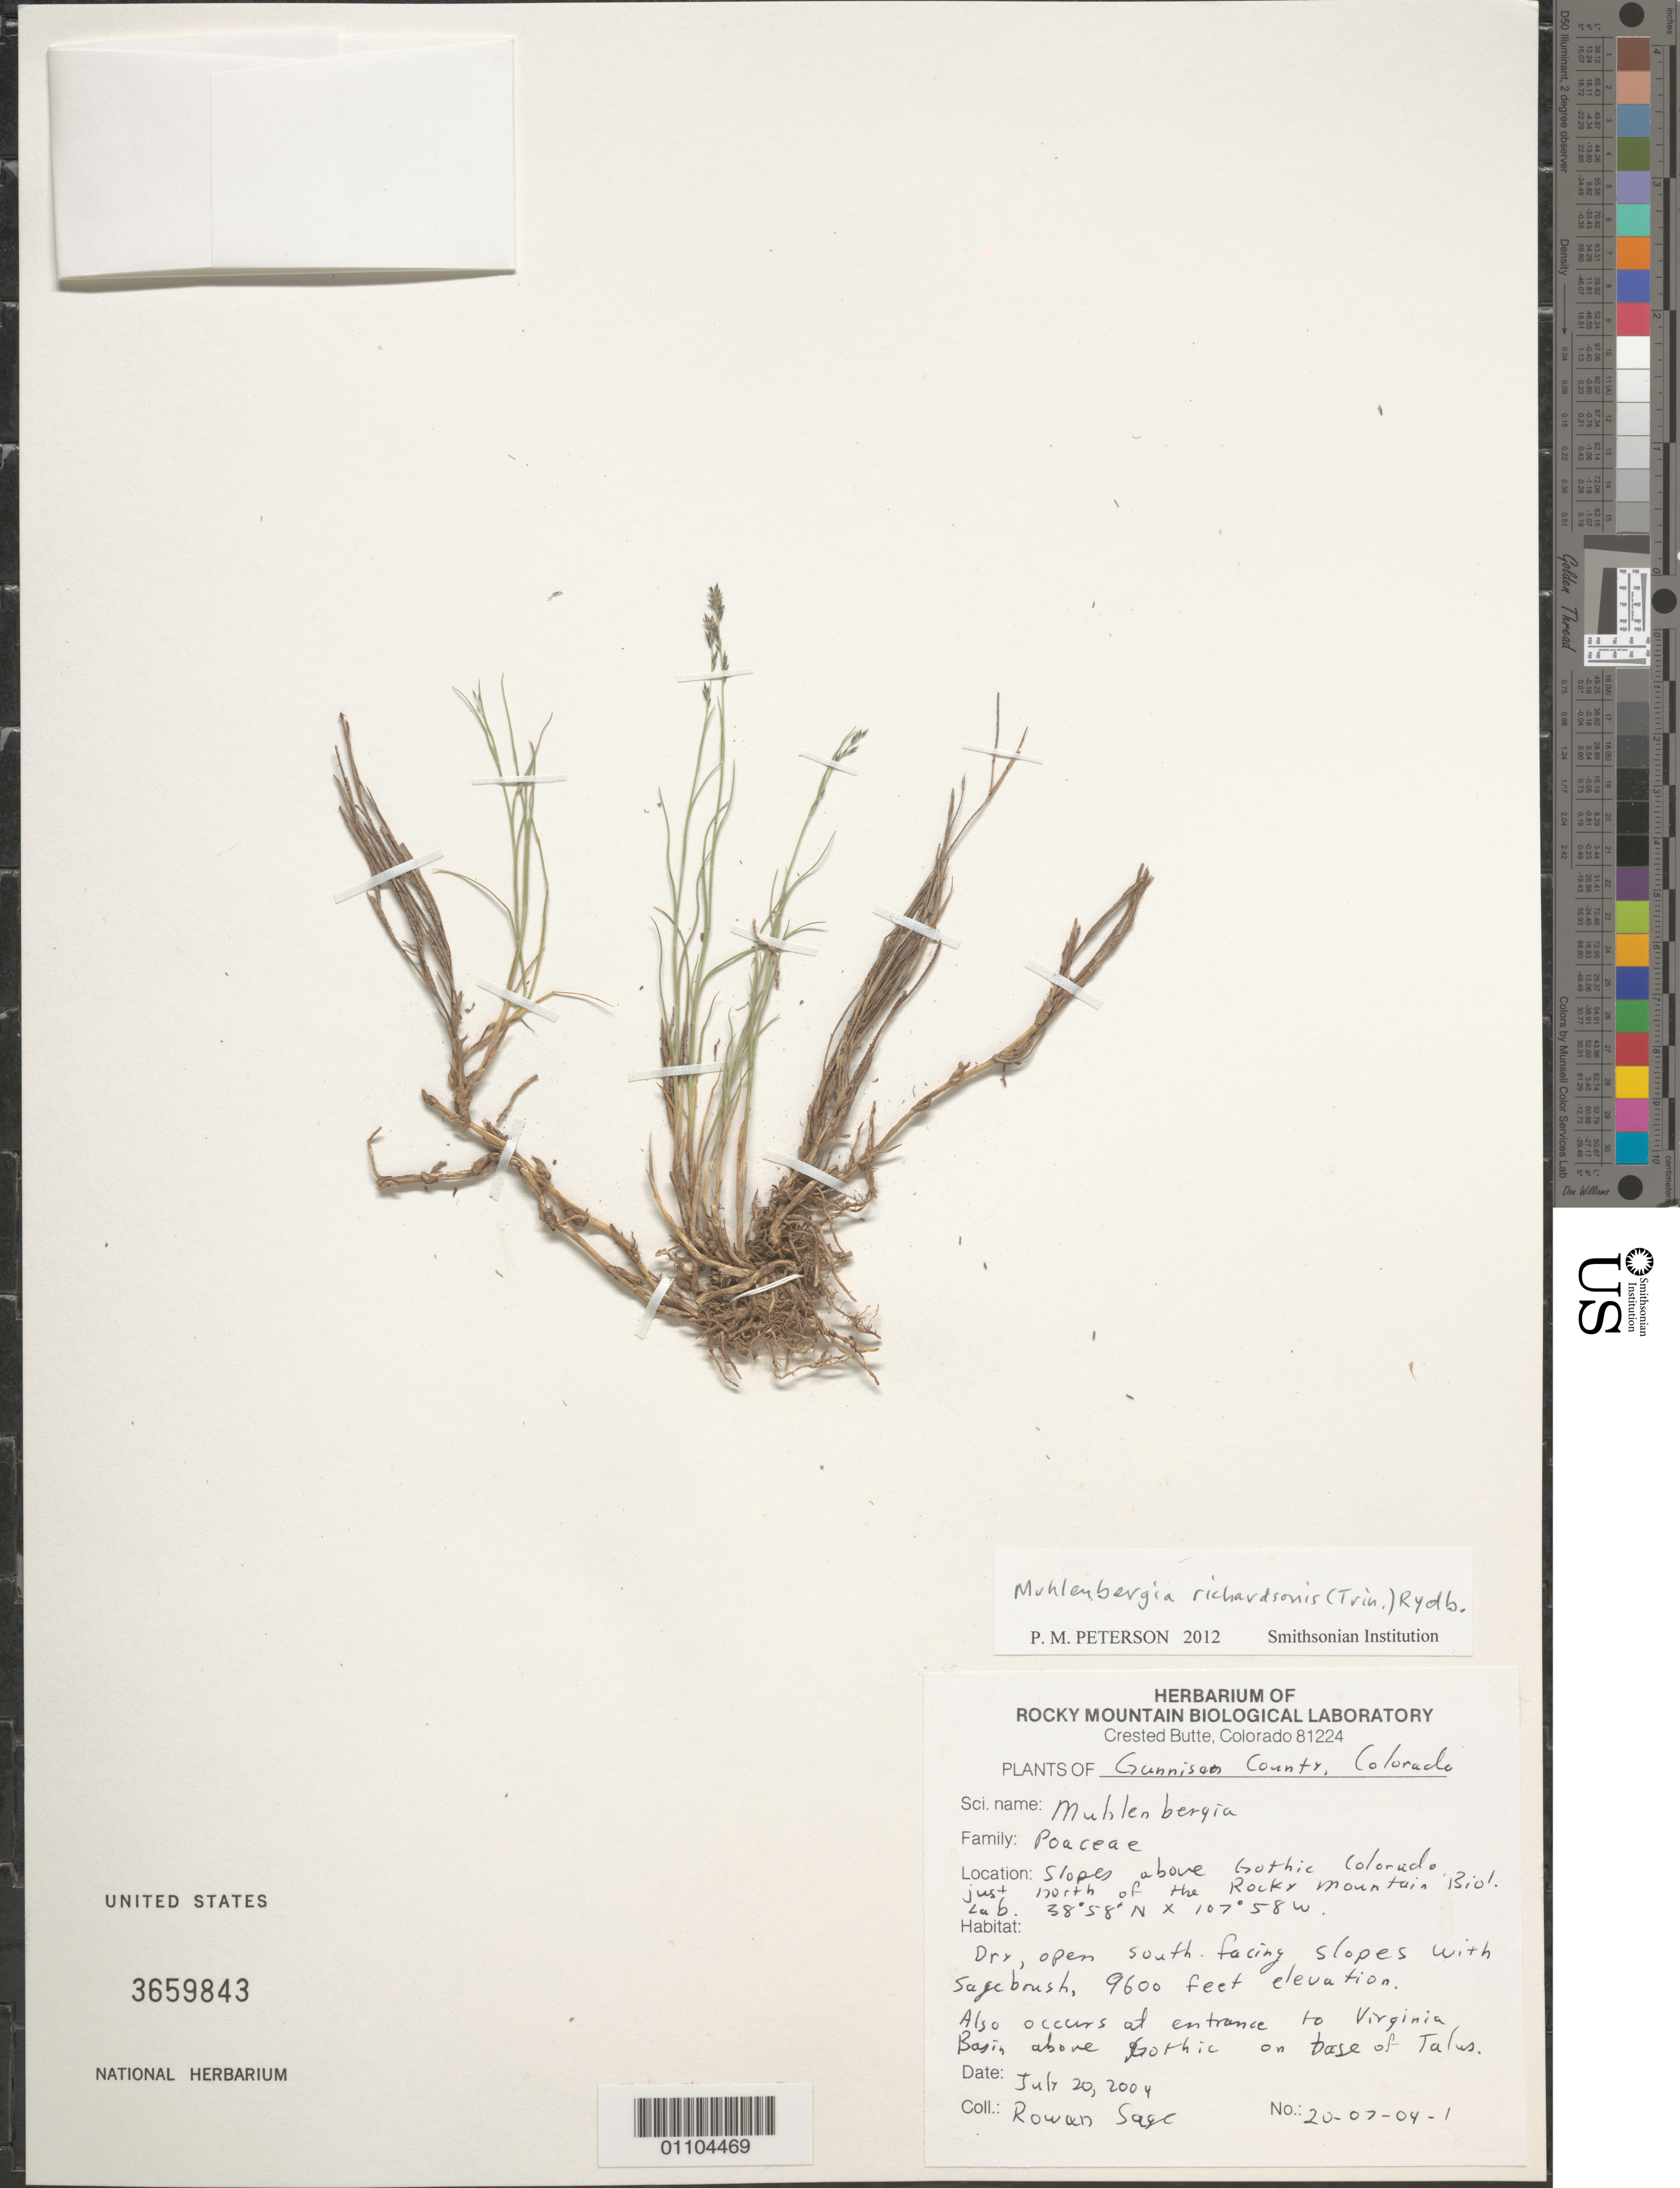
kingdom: Plantae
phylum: Tracheophyta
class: Liliopsida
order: Poales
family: Poaceae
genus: Muhlenbergia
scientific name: Muhlenbergia richardsonis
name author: (Trin.) Rydb.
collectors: R. Sage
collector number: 20-07-04-1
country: United States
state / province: Colorado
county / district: Gunnison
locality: Slopes above Gothic just N of the Rocky Mountain Biol. Lab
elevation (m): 2926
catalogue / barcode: US 3659843